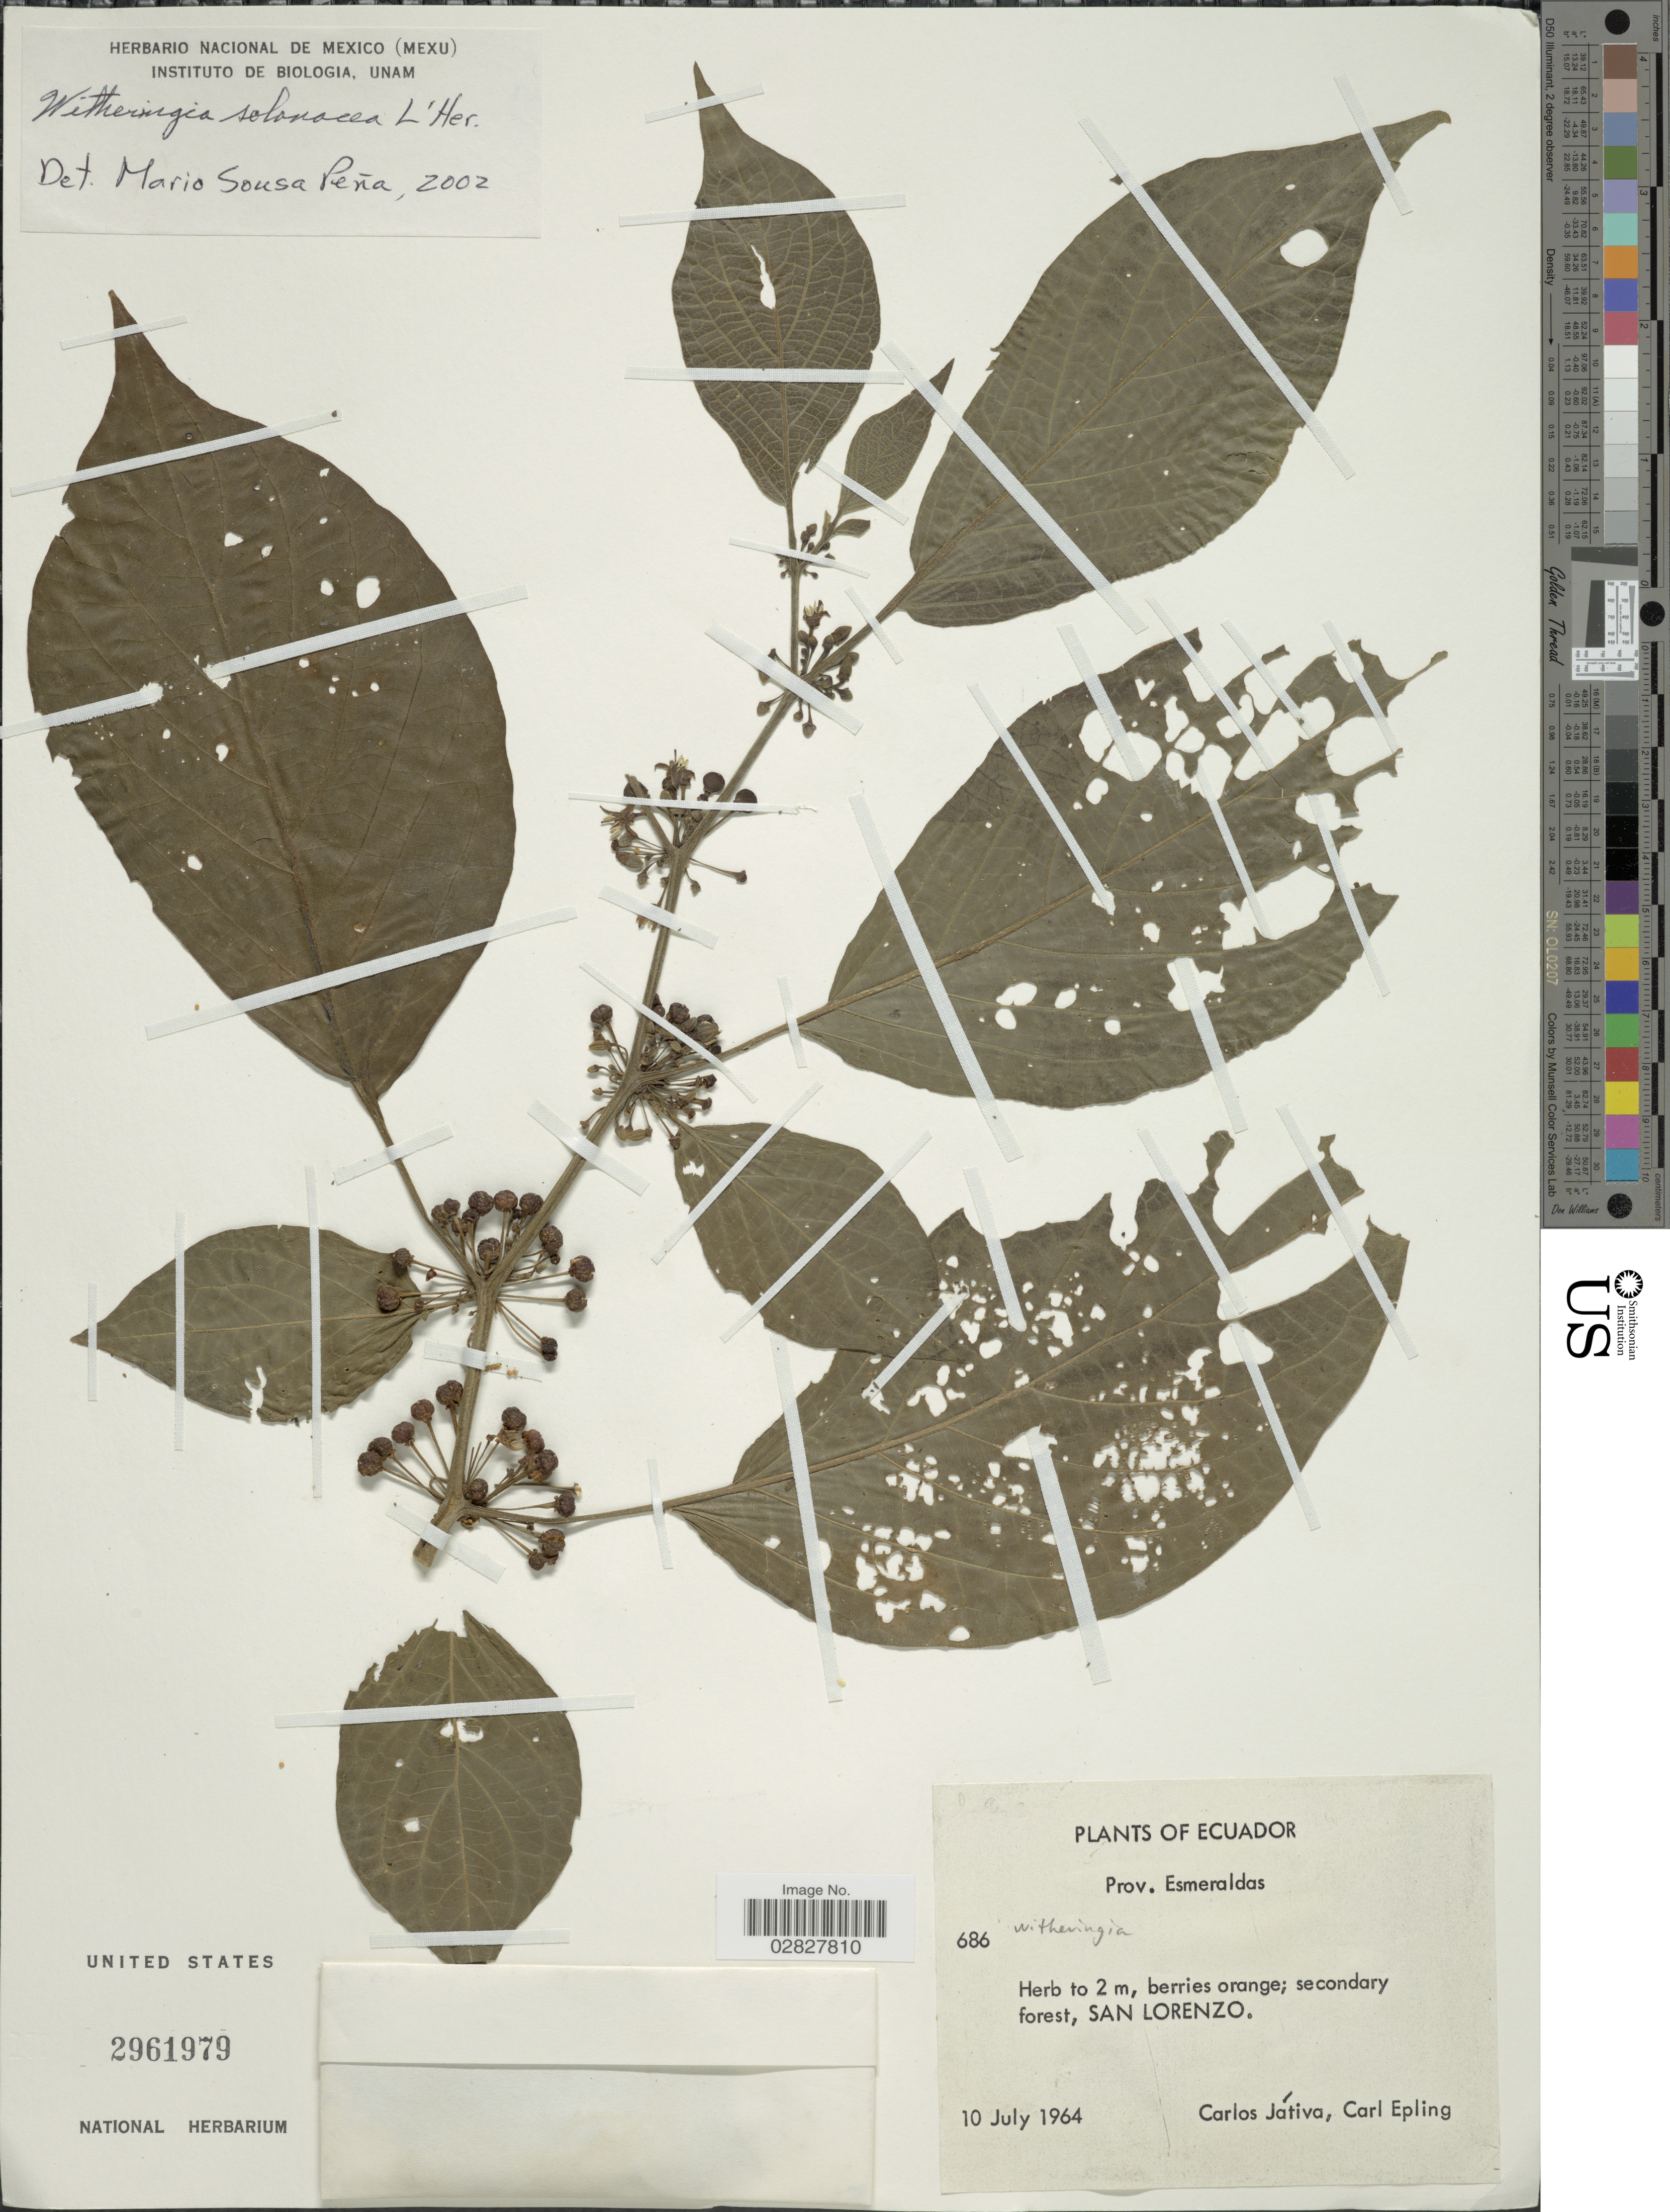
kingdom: Plantae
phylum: Tracheophyta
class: Magnoliopsida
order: Solanales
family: Solanaceae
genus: Witheringia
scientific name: Witheringia solanacea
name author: L'Hér.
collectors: C. D. Játiva & C. C. Epling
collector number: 686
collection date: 1964-07-10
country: Ecuador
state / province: Esmeraldas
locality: Prov. Esmeraldas, secondary forest, San Lorenzo.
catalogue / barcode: US 2961979